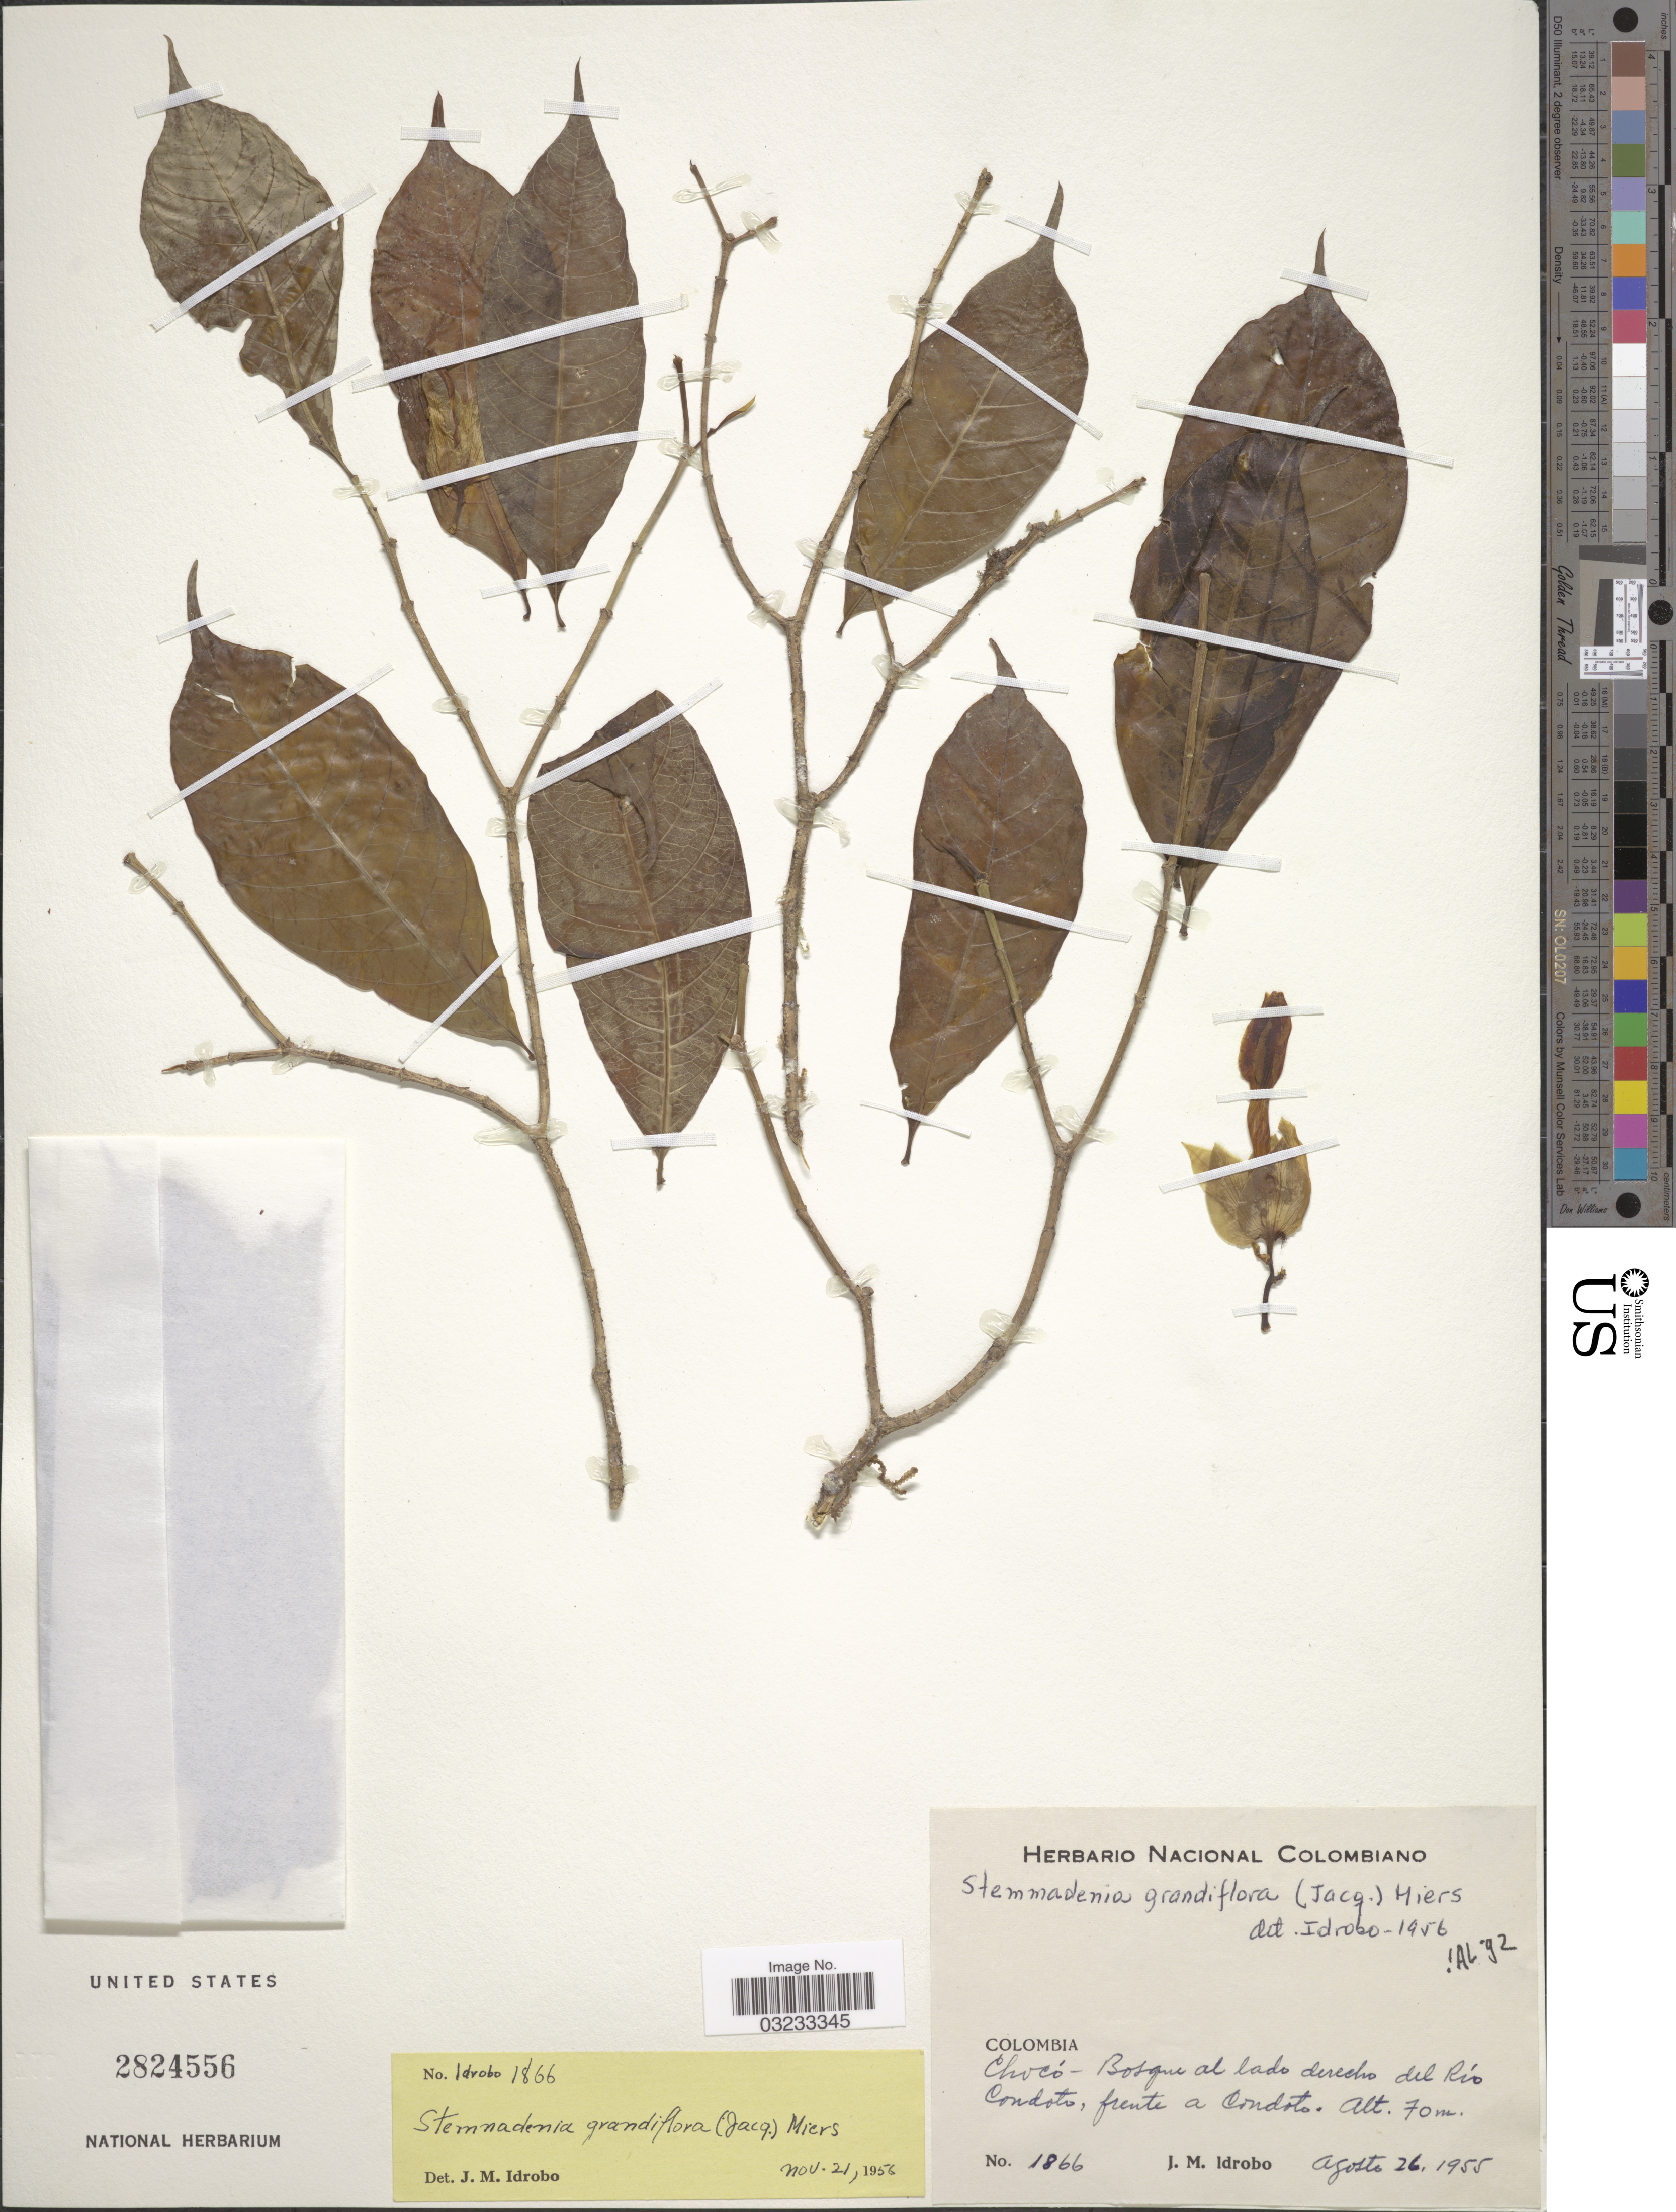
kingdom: Plantae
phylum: Tracheophyta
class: Magnoliopsida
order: Gentianales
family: Apocynaceae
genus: Stemmadenia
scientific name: Stemmadenia grandiflora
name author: (Jacq.) Miers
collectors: J. M. Idrobo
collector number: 1866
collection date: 1955-08-26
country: Colombia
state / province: Chocó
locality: Bosque al lado derecho del Río Condoto, frente a Condoto.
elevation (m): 70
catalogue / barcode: US 2824556